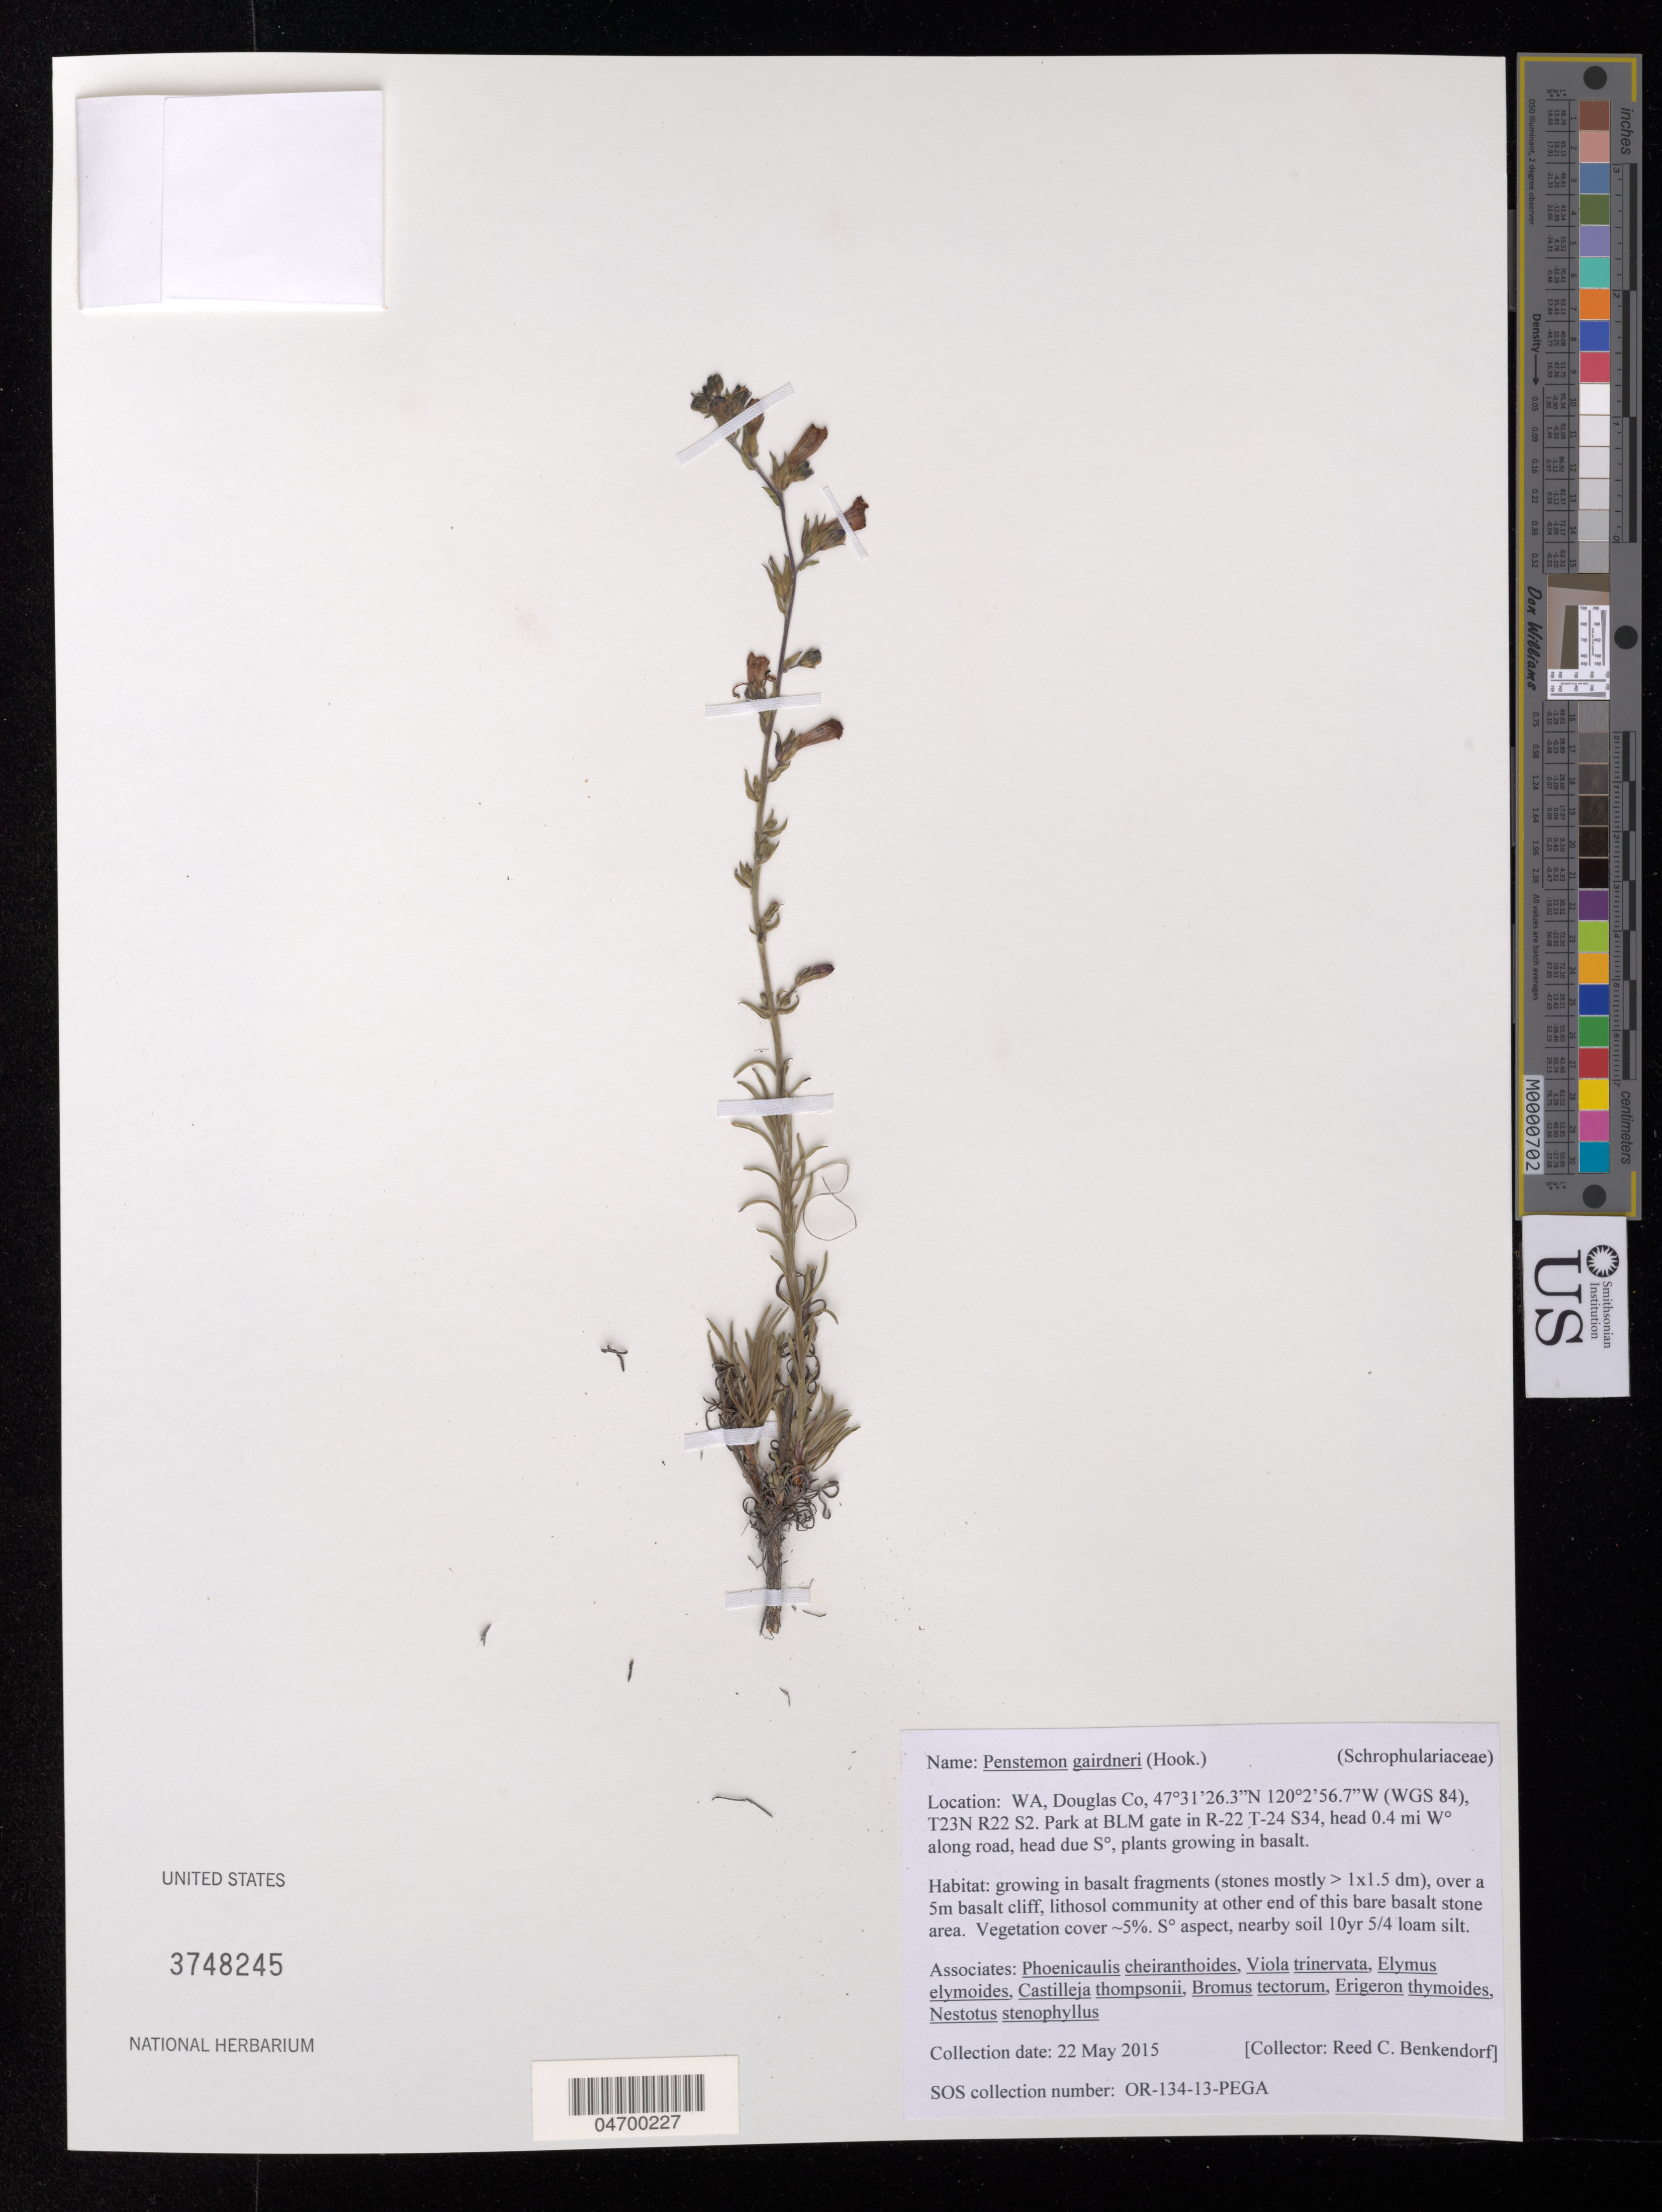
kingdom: Plantae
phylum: Tracheophyta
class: Magnoliopsida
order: Lamiales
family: Plantaginaceae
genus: Penstemon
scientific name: Penstemon gairdneri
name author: Hook.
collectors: R. Benkendorf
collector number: OR-134-13-PEGA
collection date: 2015-05-22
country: United States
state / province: Washington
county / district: Douglas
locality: WA, Douglas Co, (WGS 84), T23N R22 S2. Park at BLM gate in R-22 T-24 S34, head 0.4 mi Wº along road, head due Sº.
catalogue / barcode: US 3748245